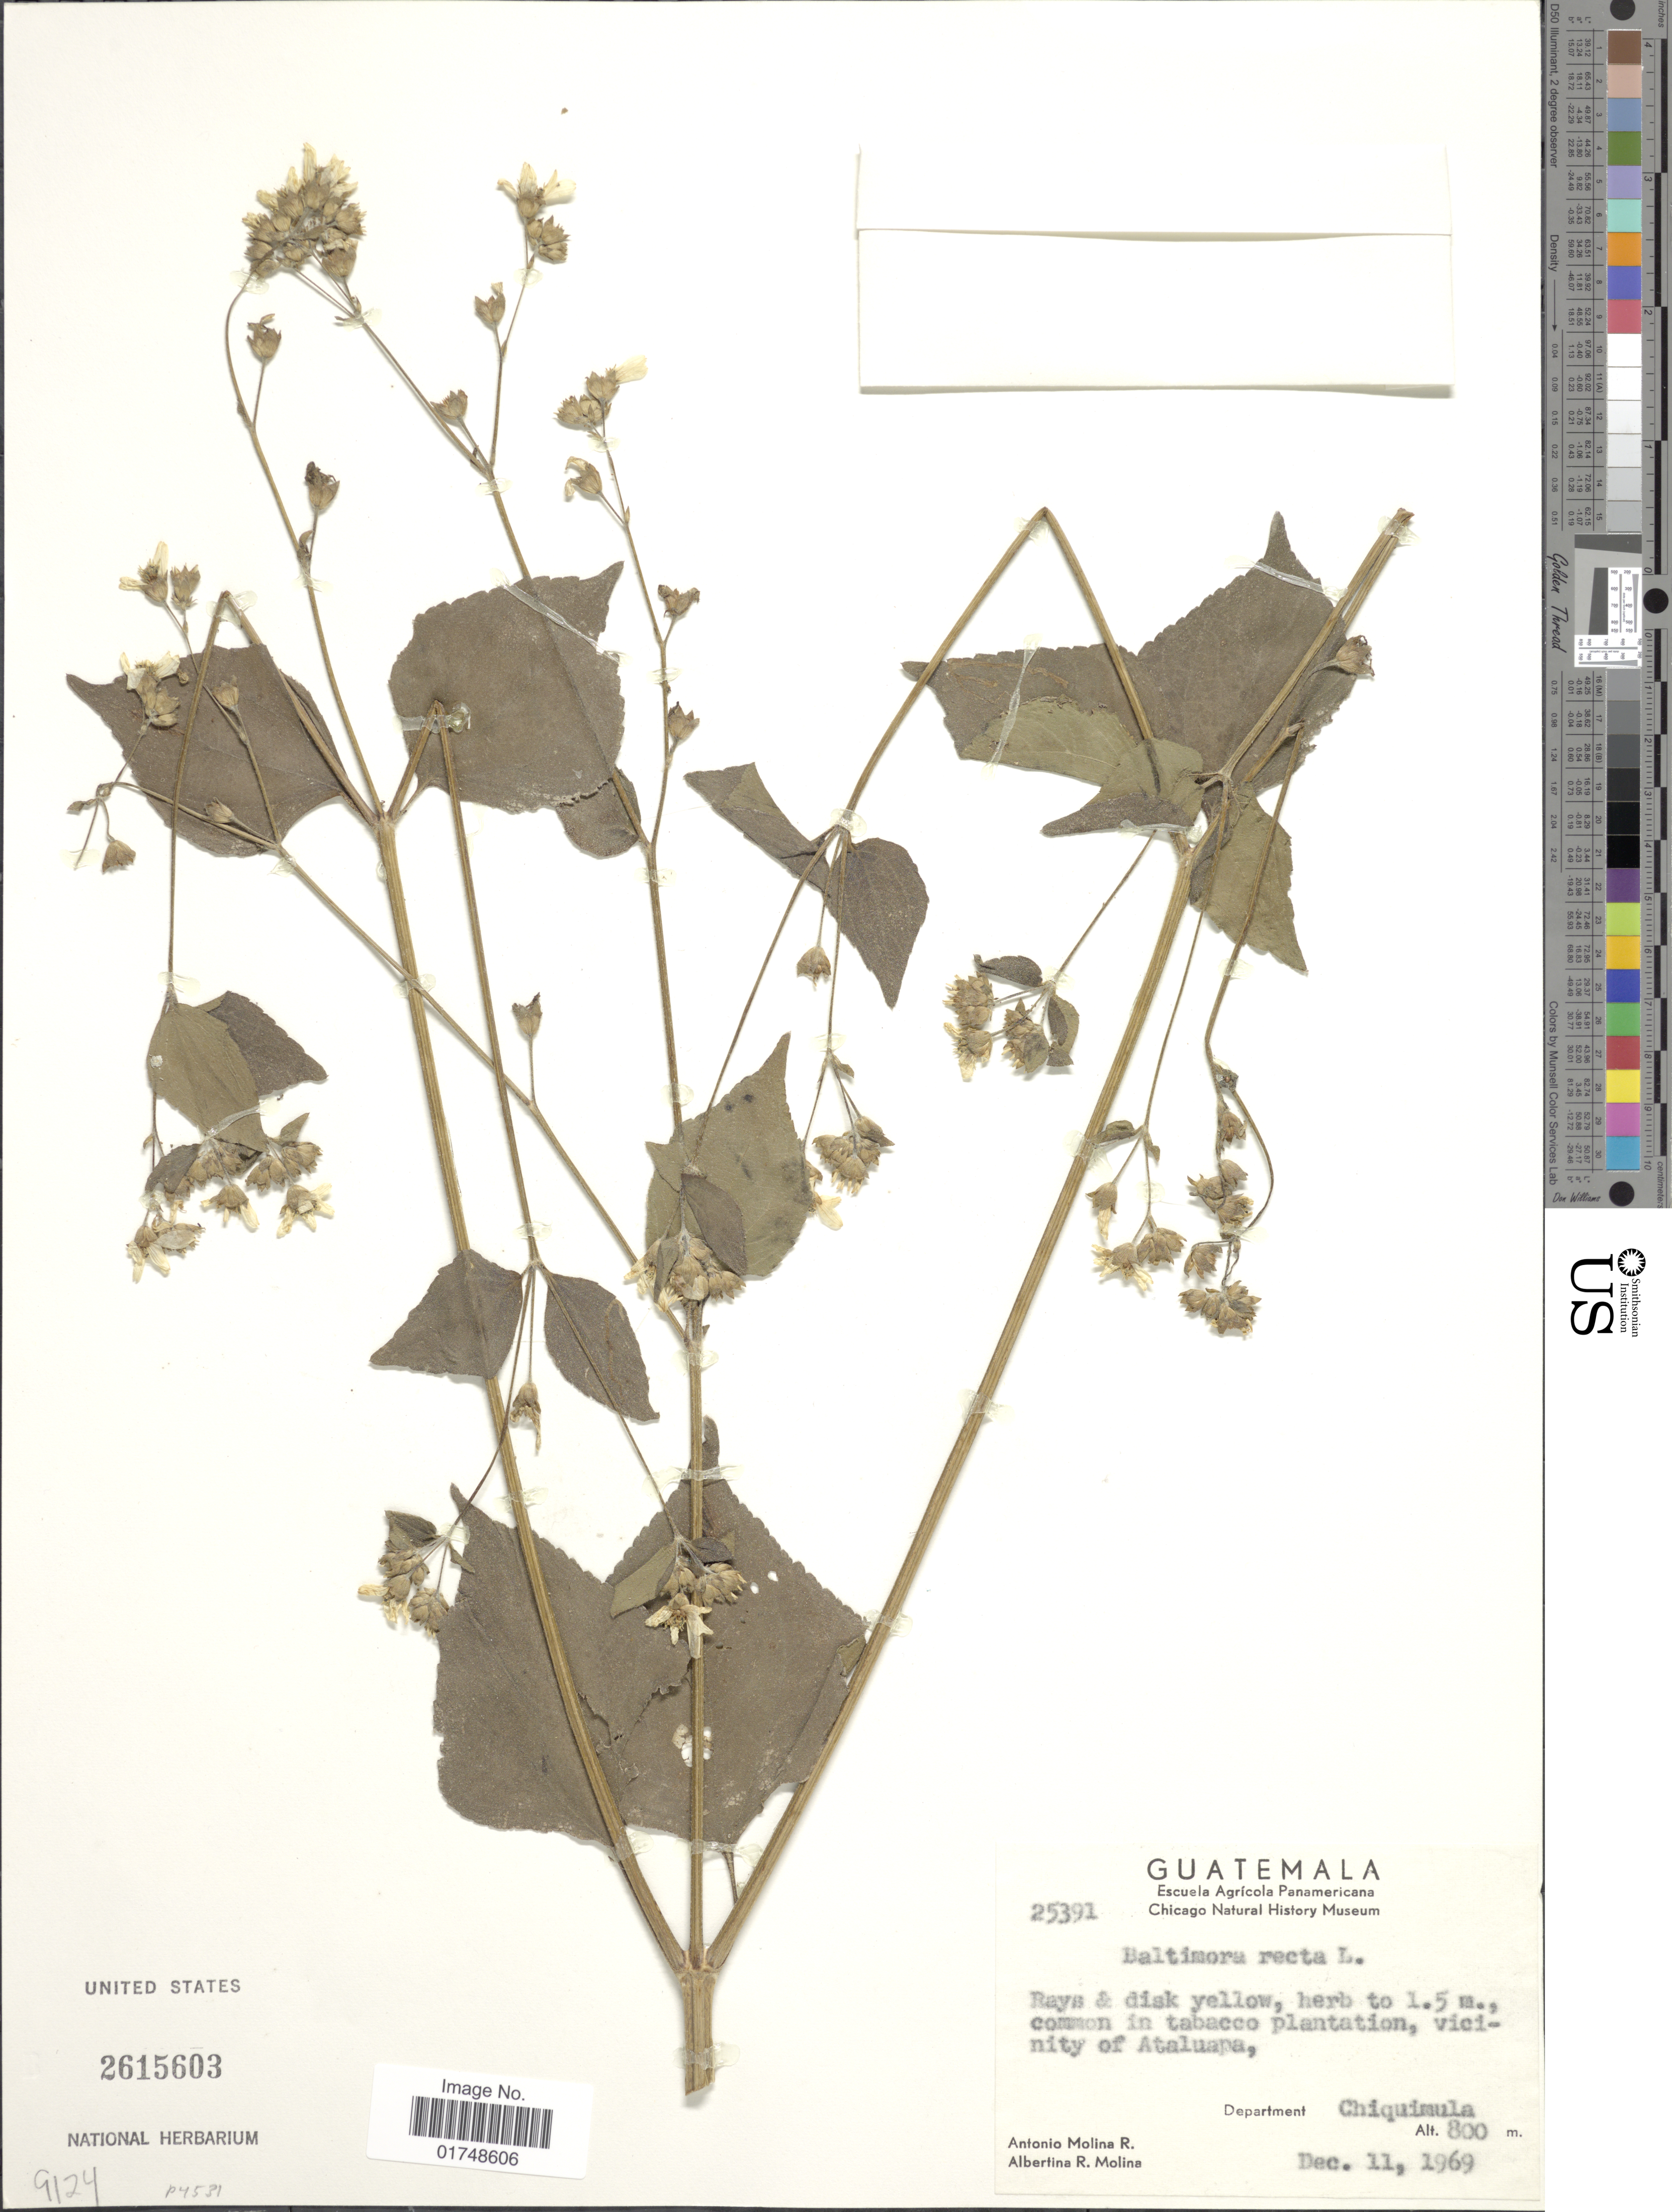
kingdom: Plantae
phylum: Tracheophyta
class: Magnoliopsida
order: Asterales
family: Asteraceae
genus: Baltimora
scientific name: Baltimora recta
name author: L.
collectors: A. Molina R. & A. R. Molina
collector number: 25391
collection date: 1969-12-11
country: Guatemala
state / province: Chiquimula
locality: Common in tabacco plantation, vicinity of Ataluapa, Department Chiquimula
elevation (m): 800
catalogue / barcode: US 2615603